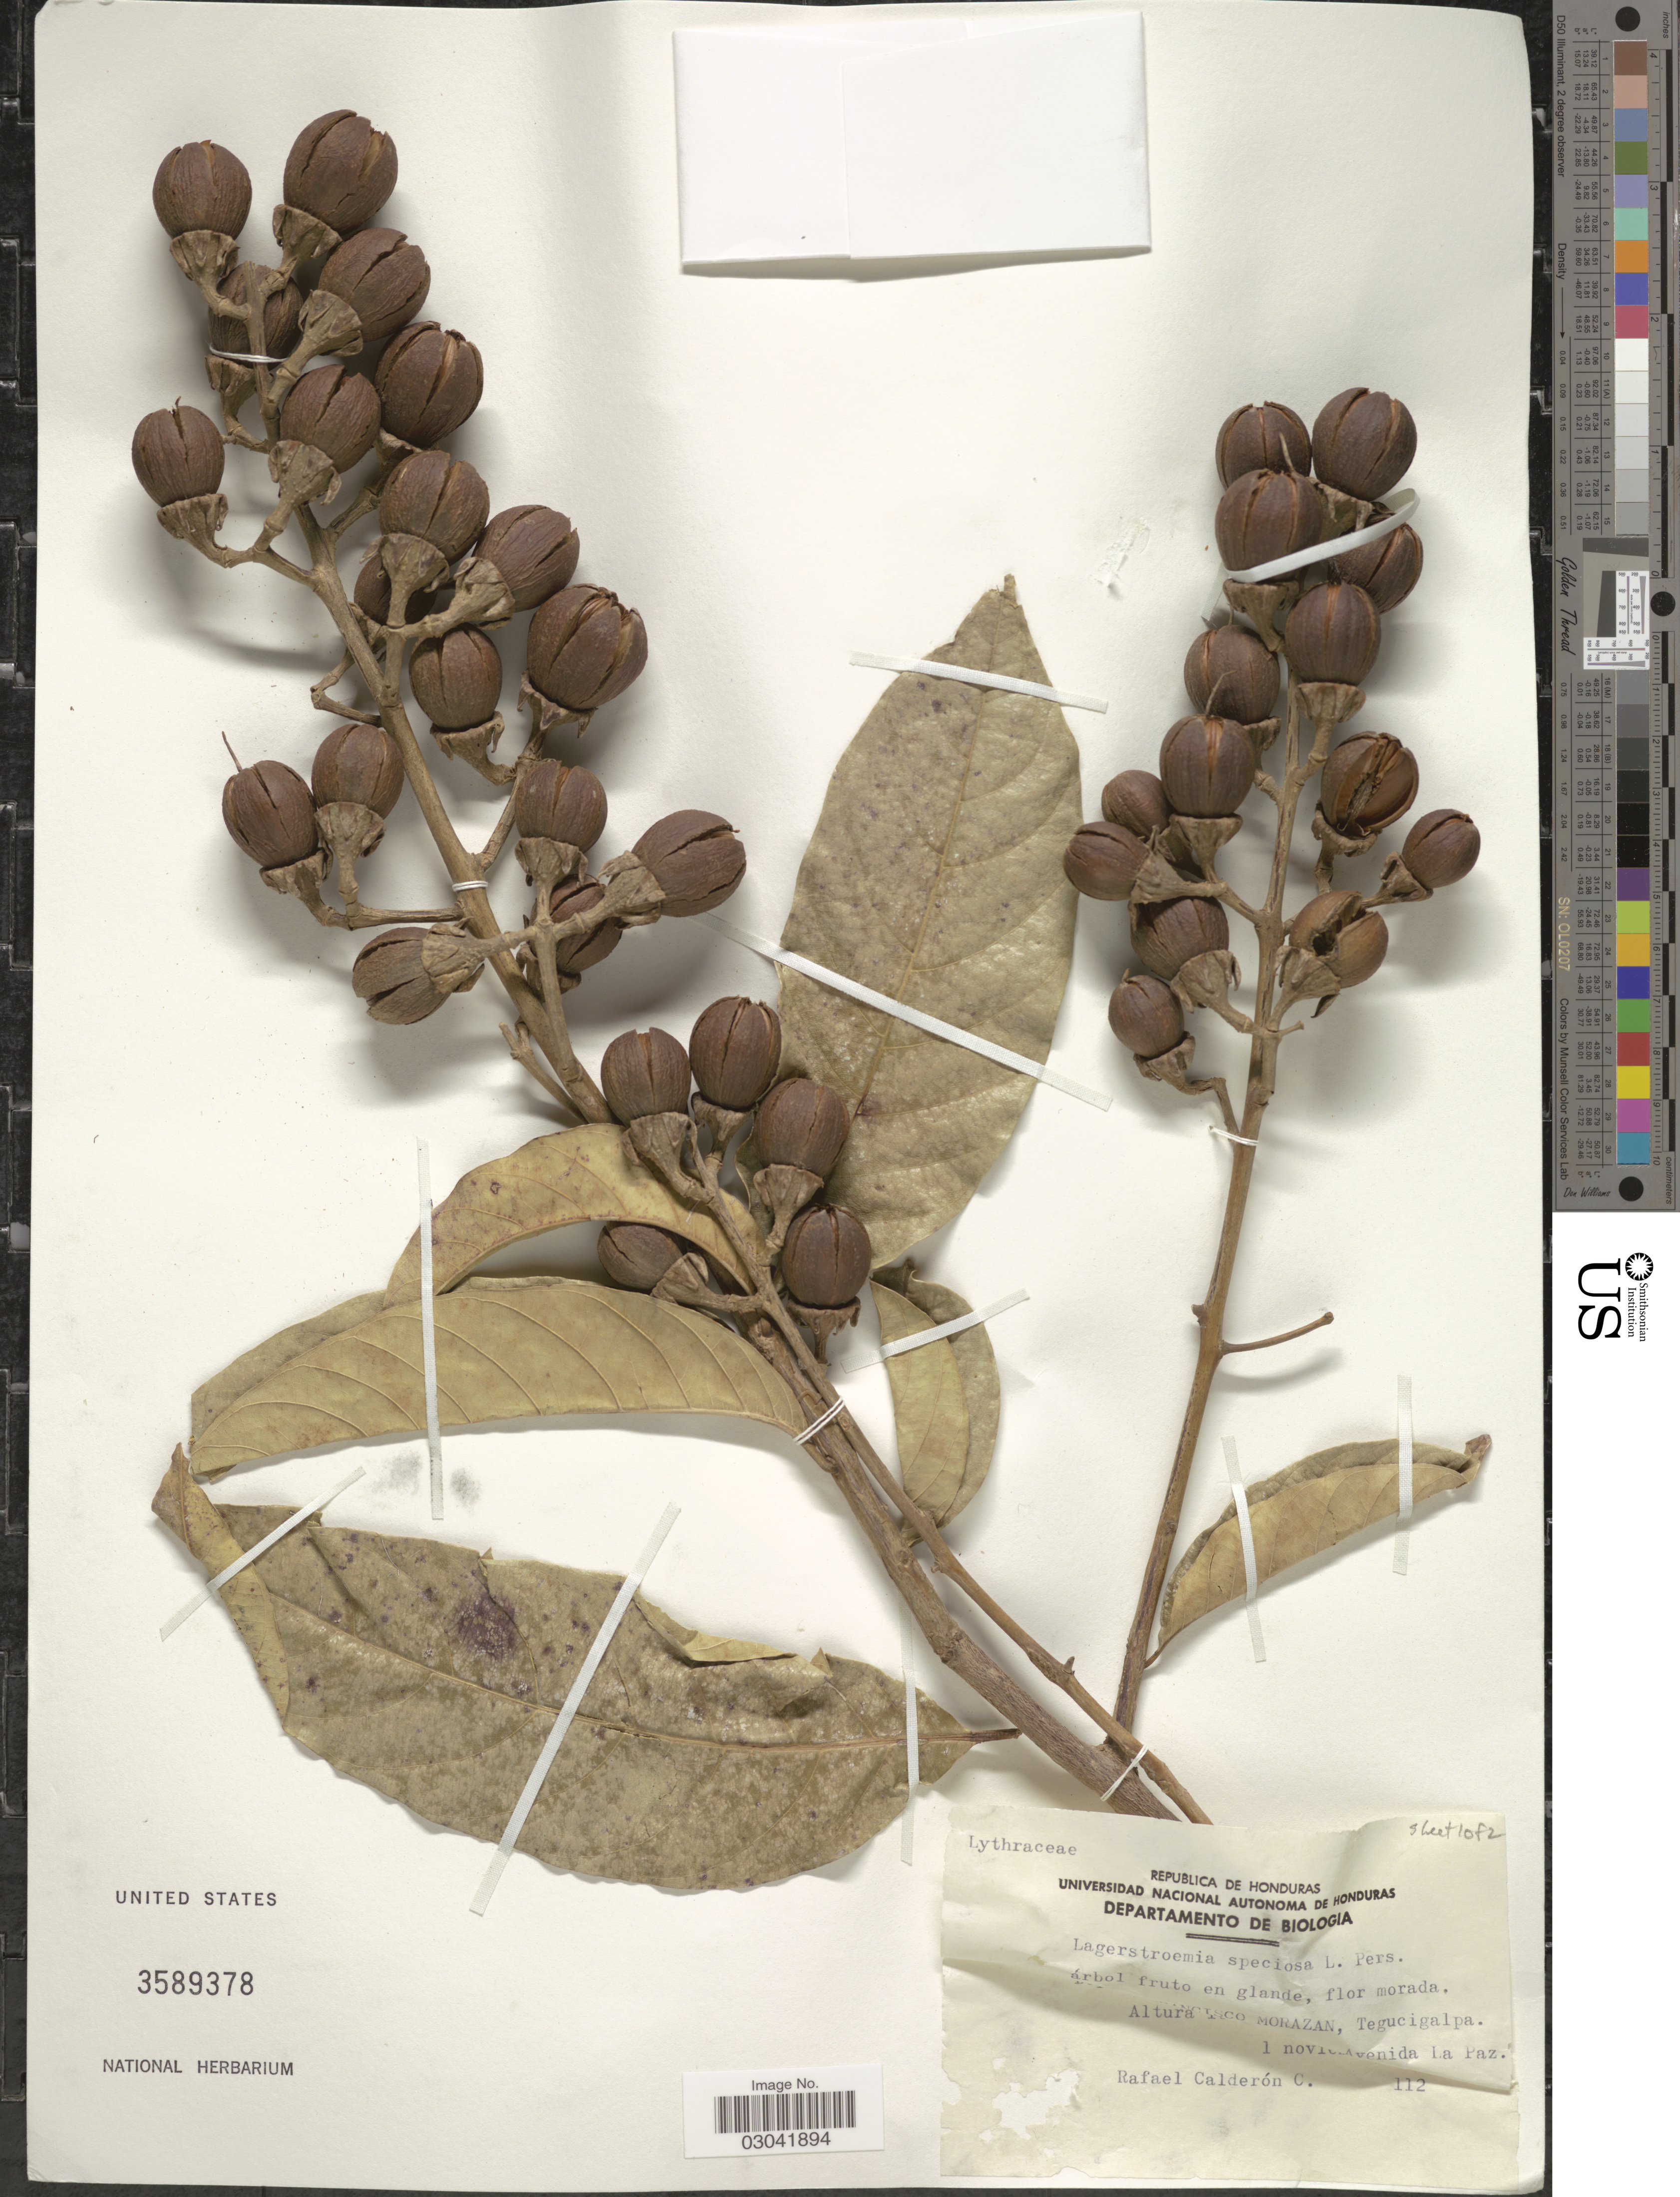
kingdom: Plantae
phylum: Tracheophyta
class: Magnoliopsida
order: Myrtales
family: Lythraceae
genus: Lagerstroemia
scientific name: Lagerstroemia speciosa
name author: (L.) Pers.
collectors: R. Calderón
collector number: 112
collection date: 1900-11-01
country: Honduras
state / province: Fco. Morazán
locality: Tegucigalpa, [illegible text] Avenida La Paz.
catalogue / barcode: US 3589378